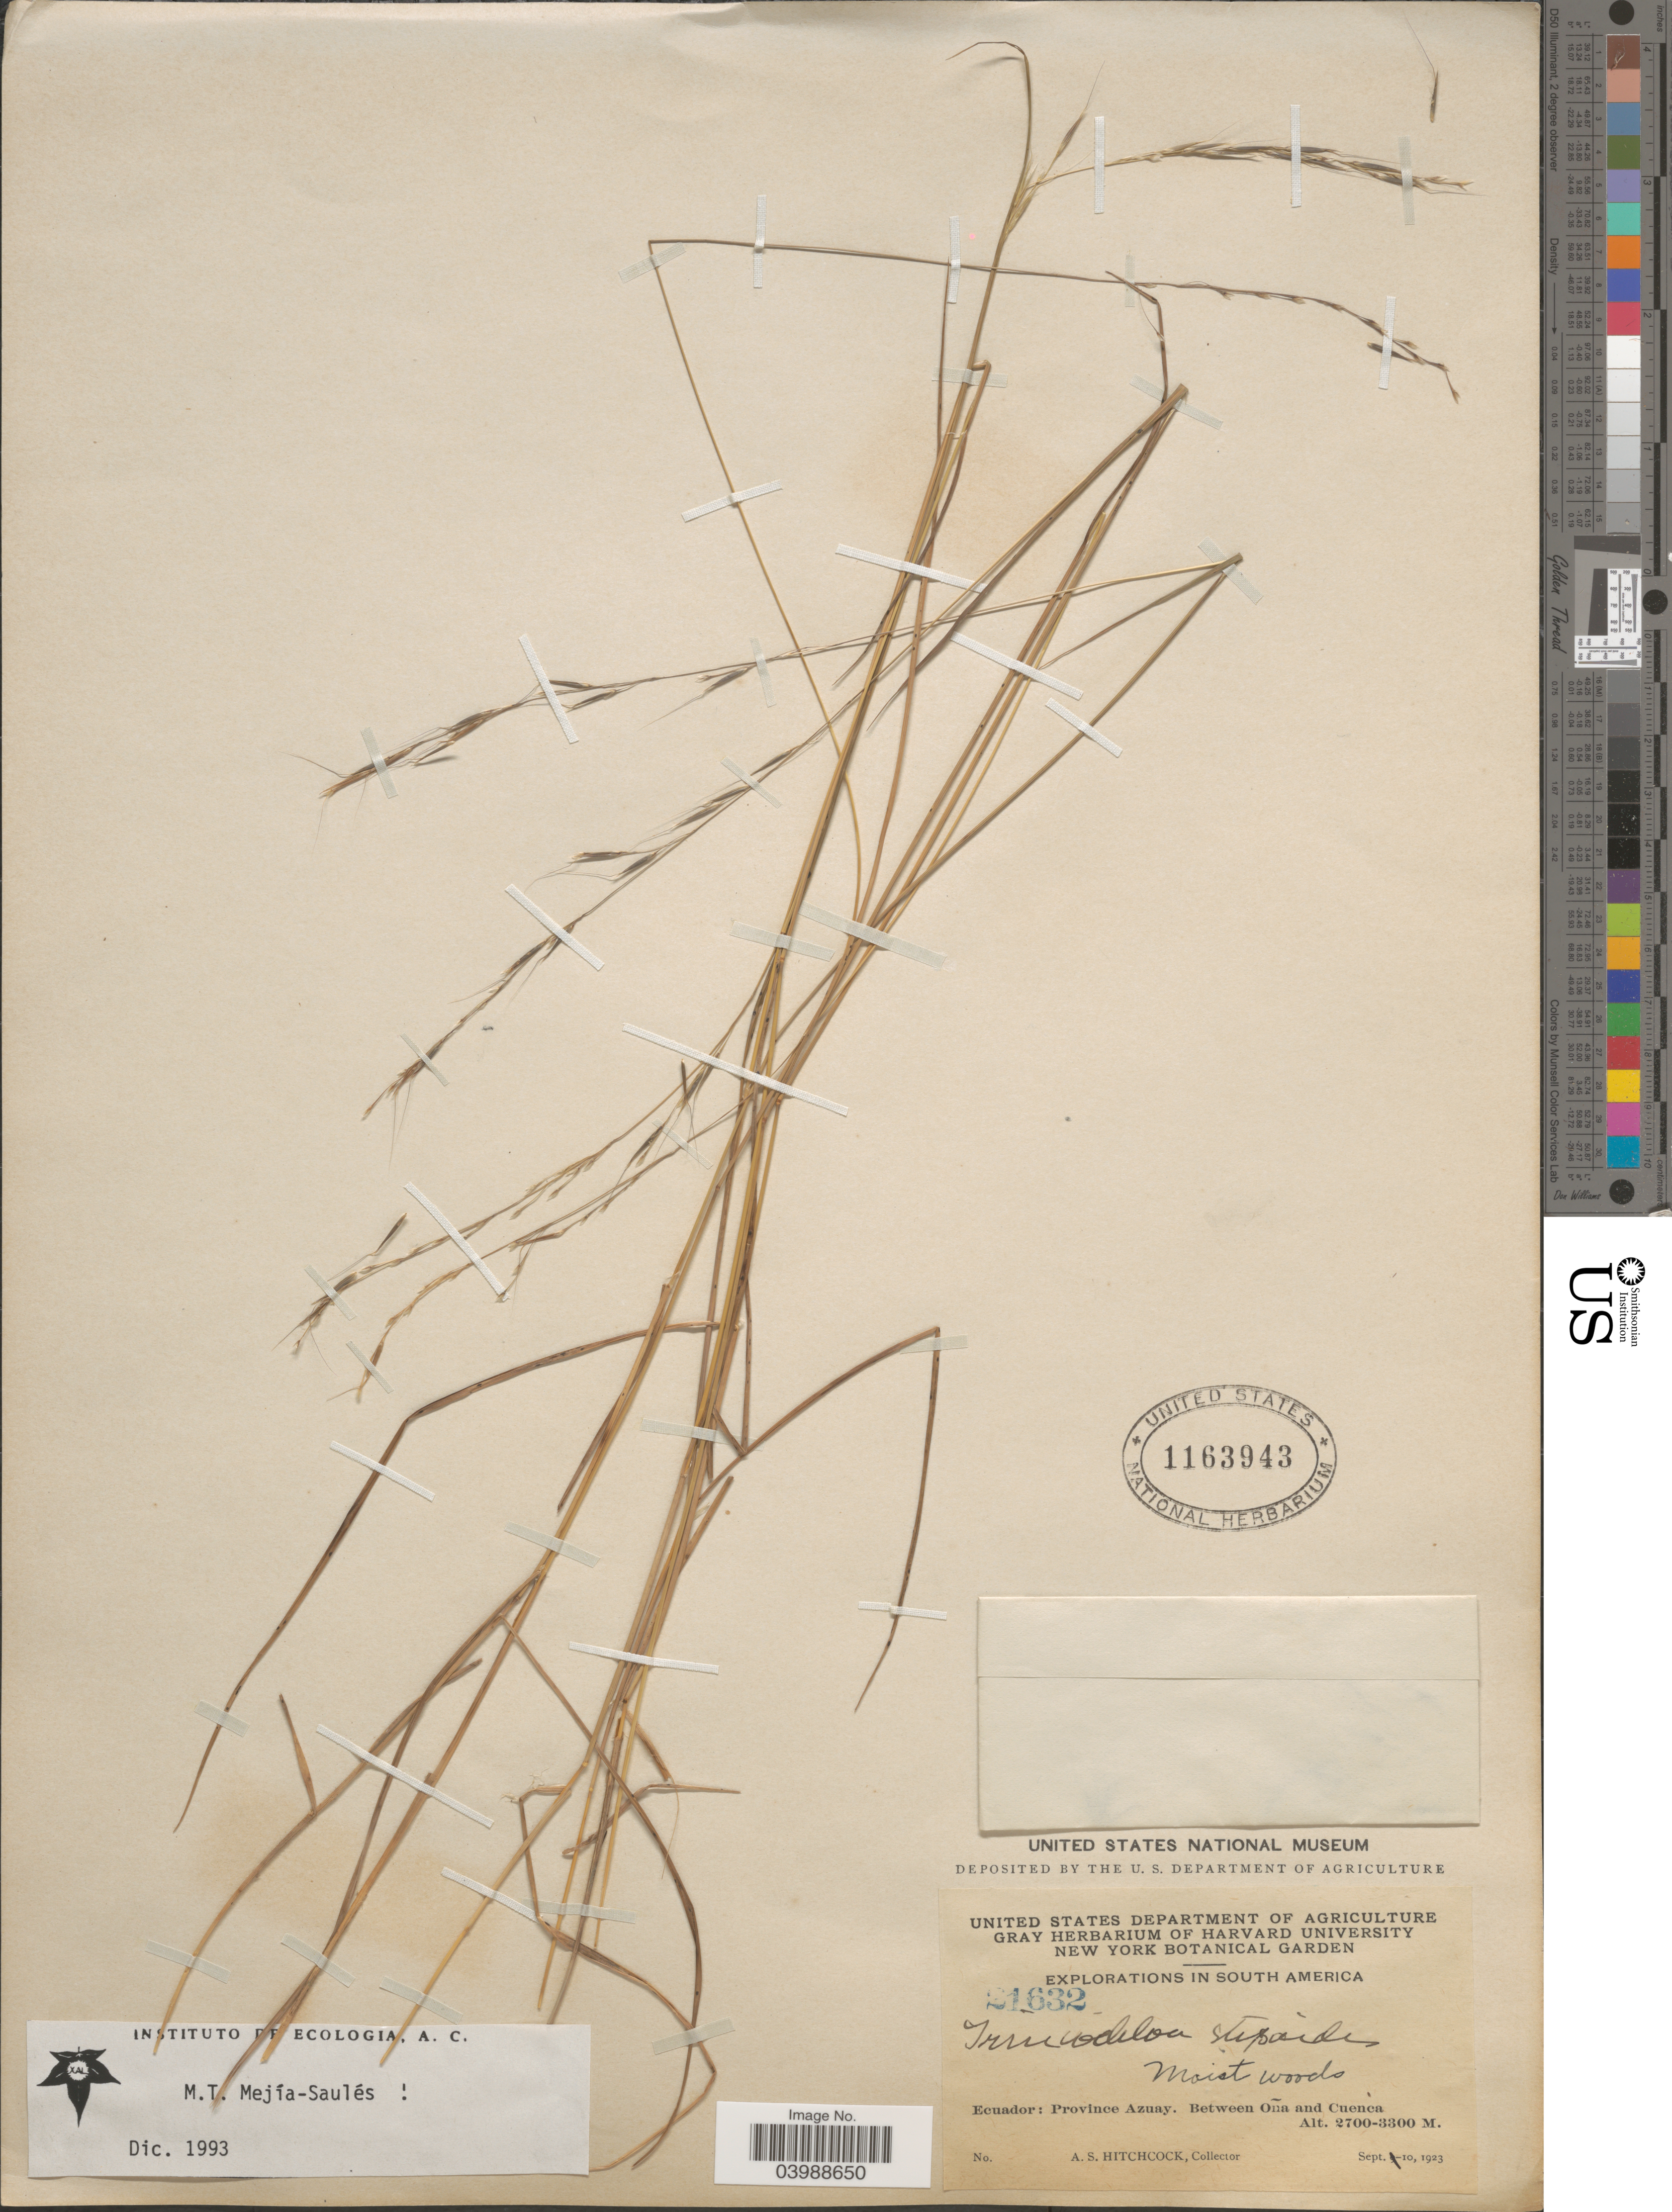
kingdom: Plantae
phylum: Tracheophyta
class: Liliopsida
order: Poales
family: Poaceae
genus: Triniochloa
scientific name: Triniochloa stipoides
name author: (Kunth) Hitchc.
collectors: A. S. Hitchcock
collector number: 21632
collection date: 1923-09-10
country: Ecuador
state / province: Azuay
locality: Between Oña and Cuenca.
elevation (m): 2700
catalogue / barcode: US 1163943